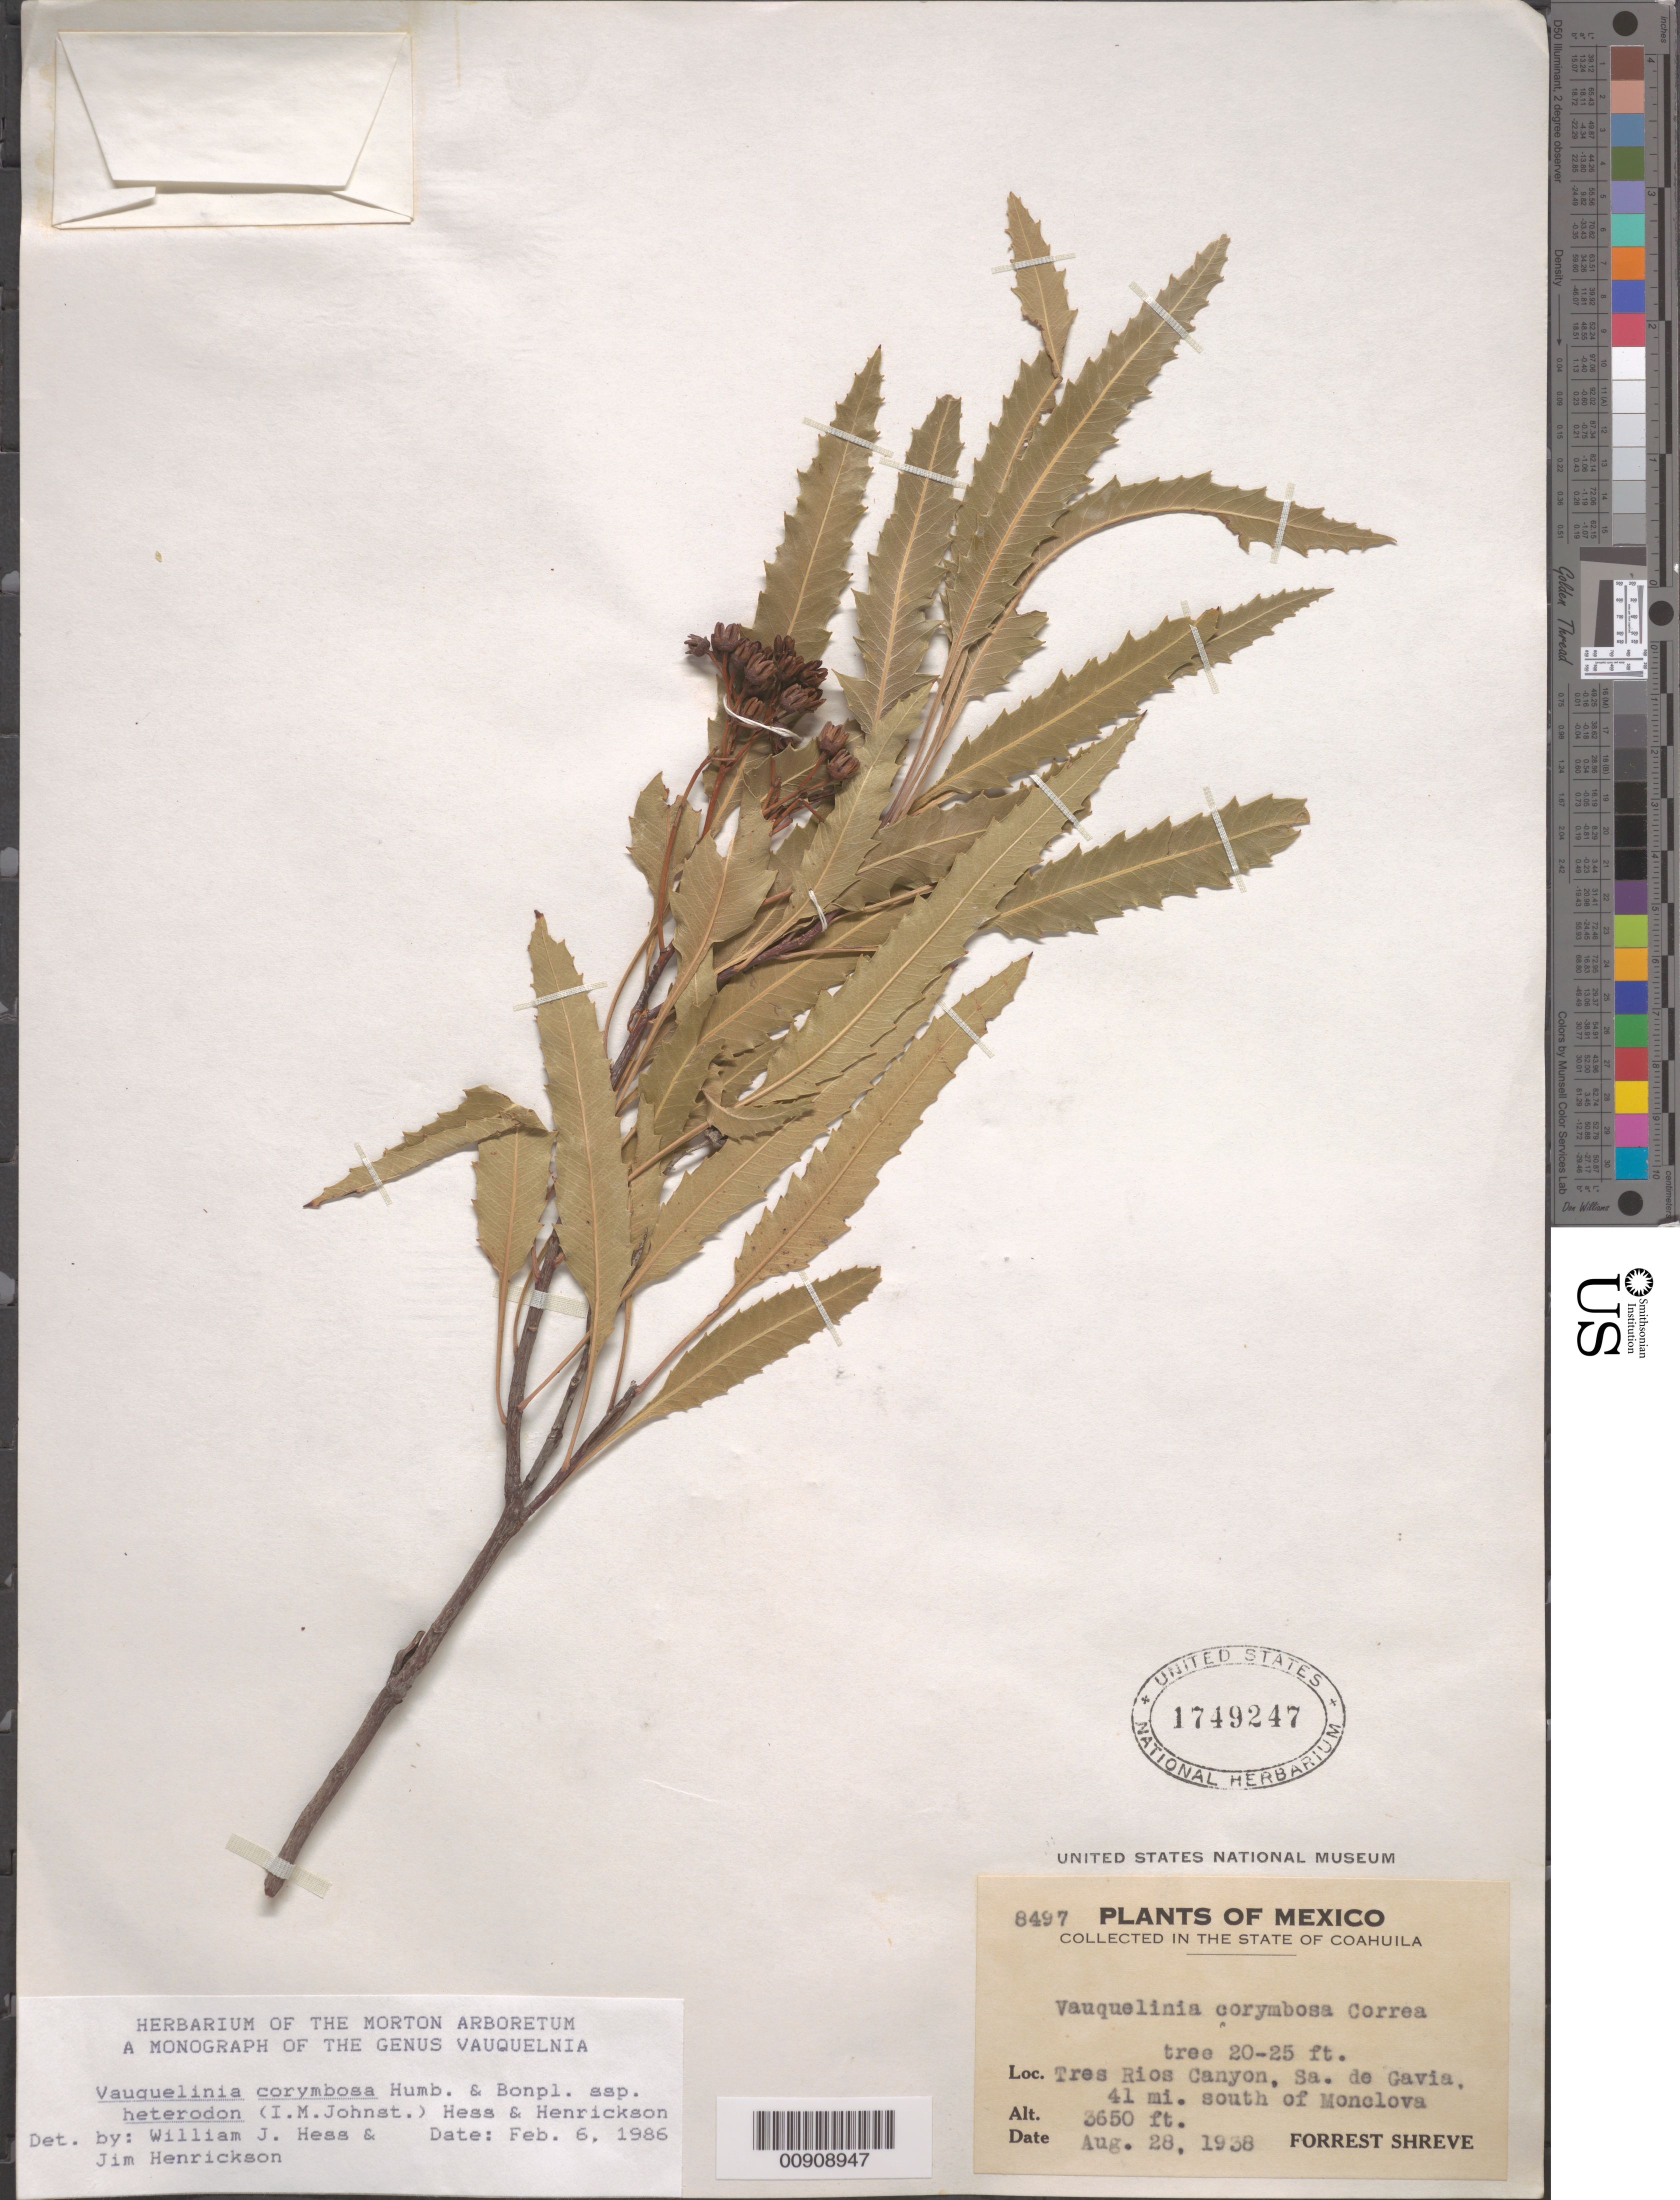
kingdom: Plantae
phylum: Tracheophyta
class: Magnoliopsida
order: Rosales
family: Rosaceae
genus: Vauquelinia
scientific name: Vauquelinia corymbosa subsp. heterodon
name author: (I.M. Johnst.) W.J. Hess & Henrickson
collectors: F. Shreve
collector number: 8497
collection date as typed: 28 Aug 1938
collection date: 1938-08-28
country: Mexico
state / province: Coahuila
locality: Tres Ríos Canyon, Sa. De Gavia, 41 mi. south of Monclova.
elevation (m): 1113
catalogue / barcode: US 1749247